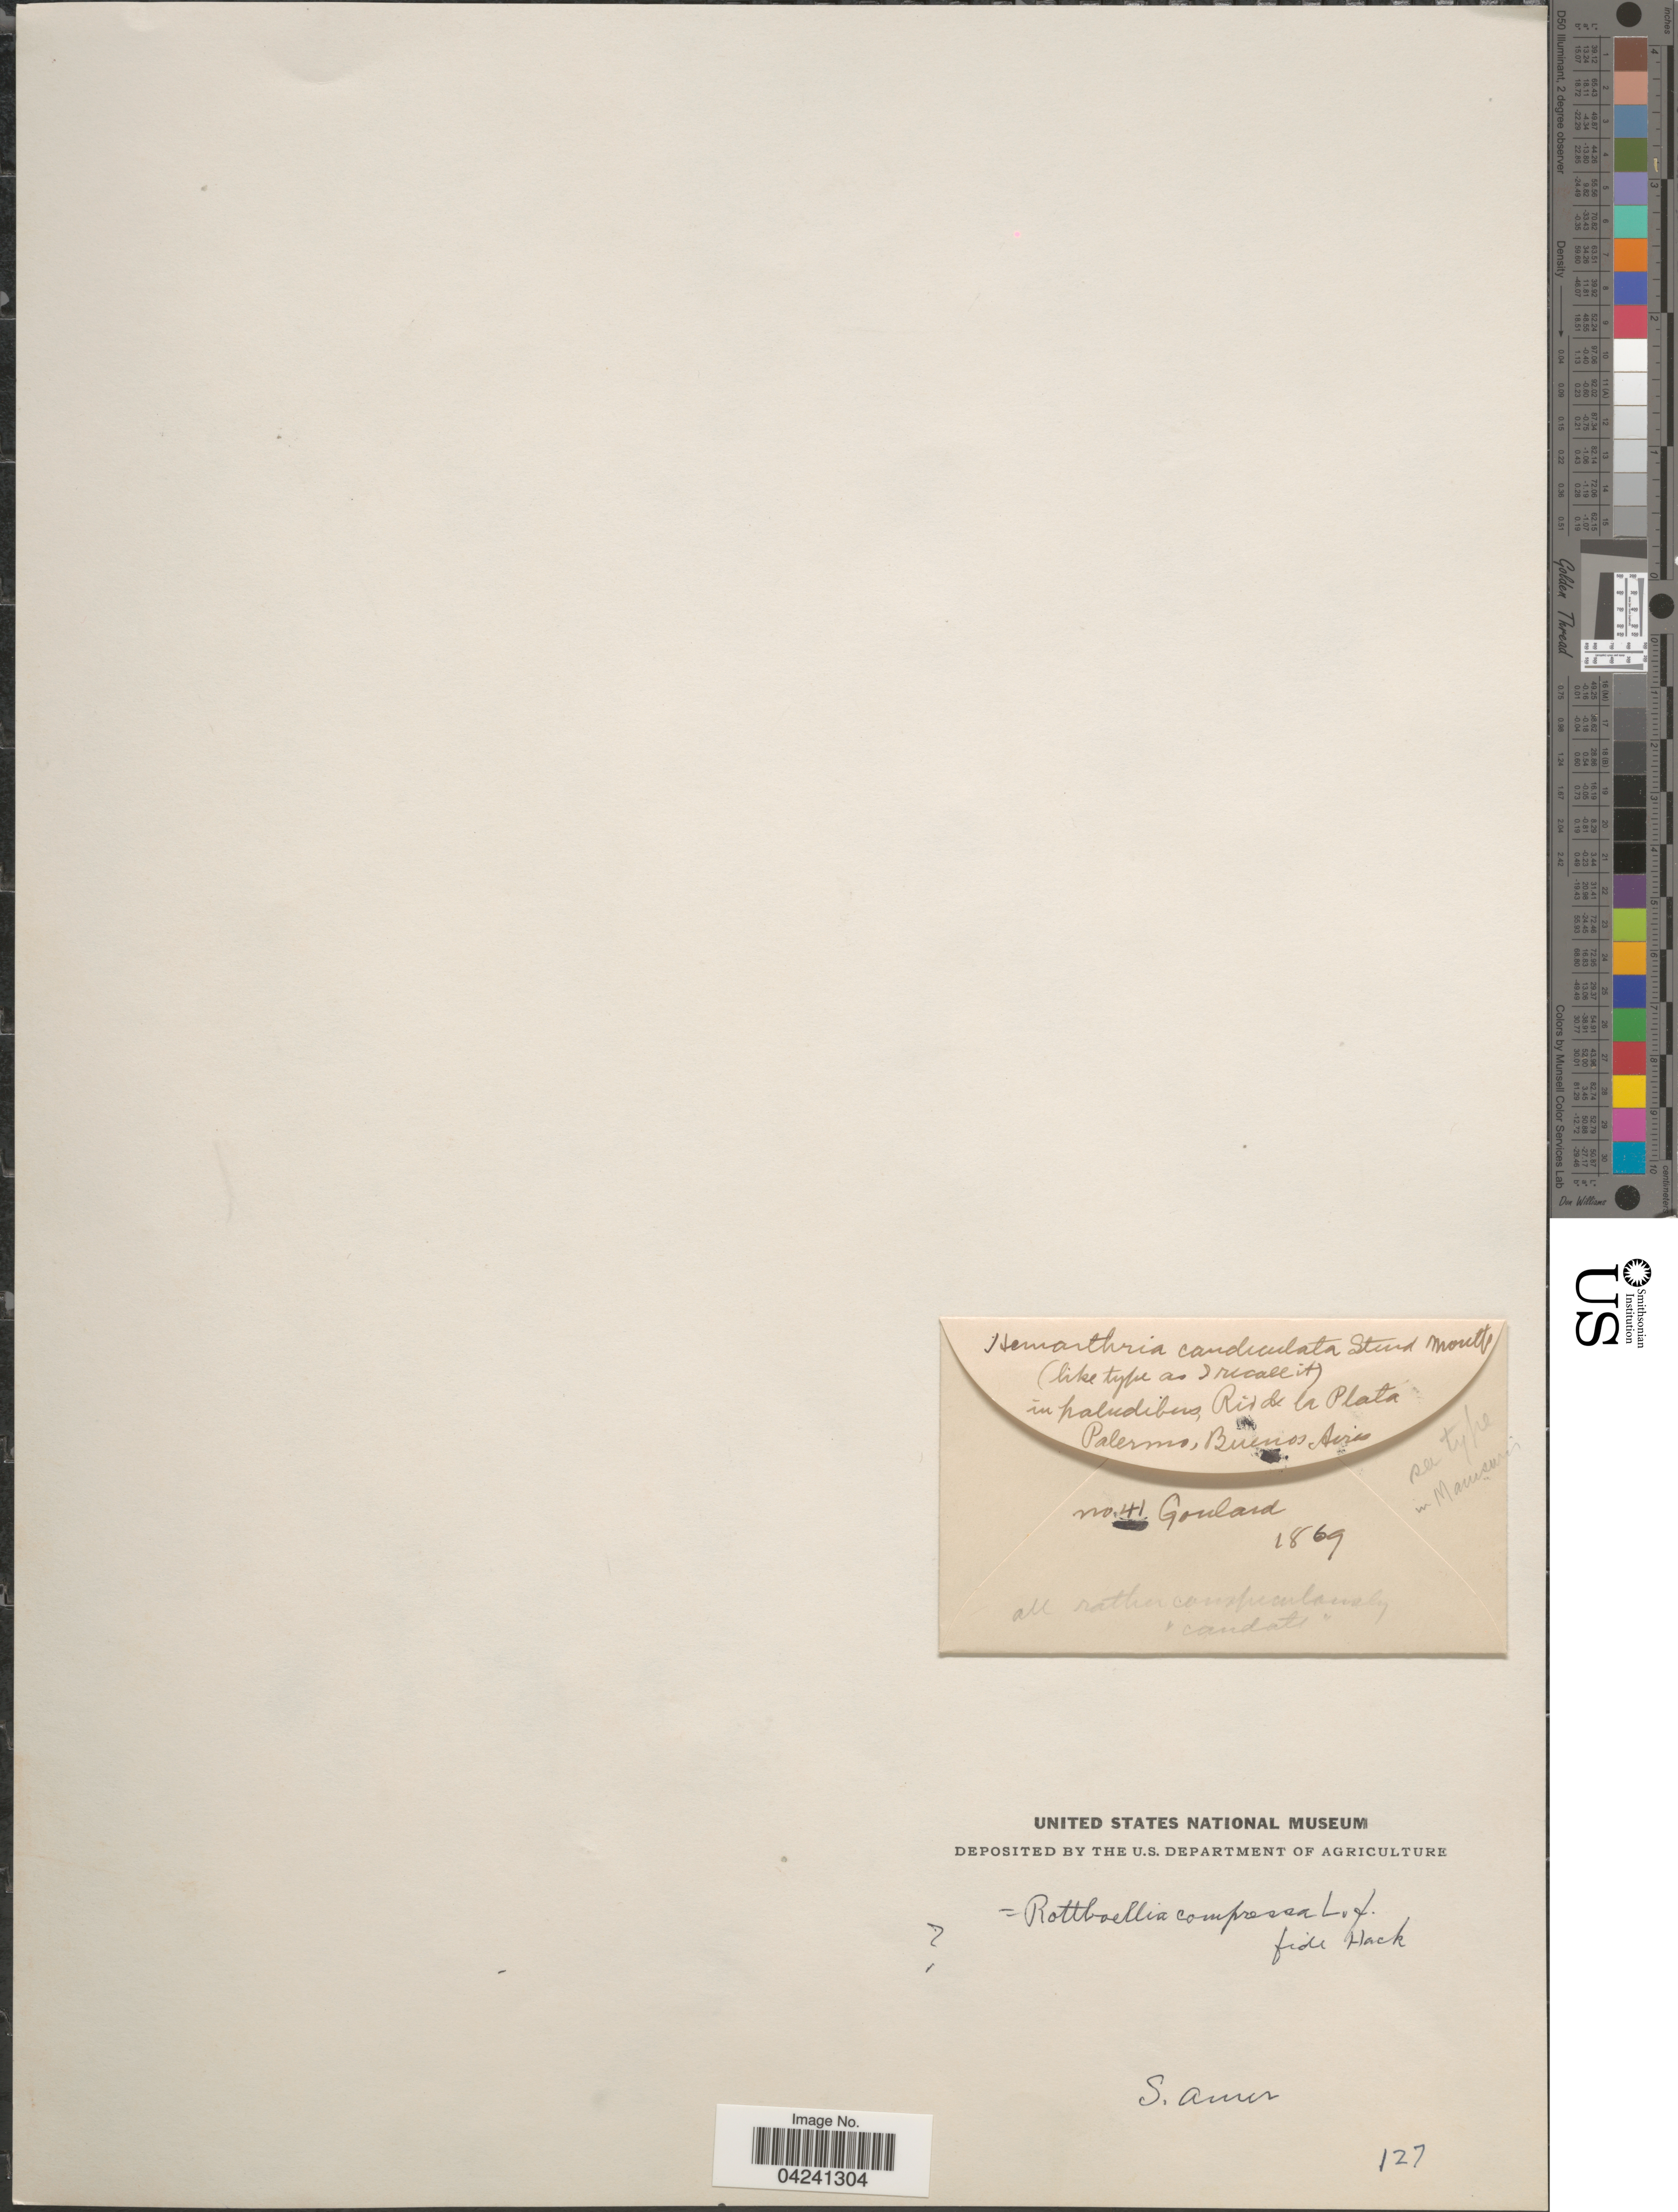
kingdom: Plantae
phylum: Tracheophyta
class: Liliopsida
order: Poales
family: Poaceae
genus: Hemarthria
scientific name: Hemarthria altissima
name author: (Poir.) Stapf & C. E. Hubb.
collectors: Goulard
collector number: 41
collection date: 1869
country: Argentina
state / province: Buenos Aires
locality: In paludibus, Rio de la Plata. Palermo.